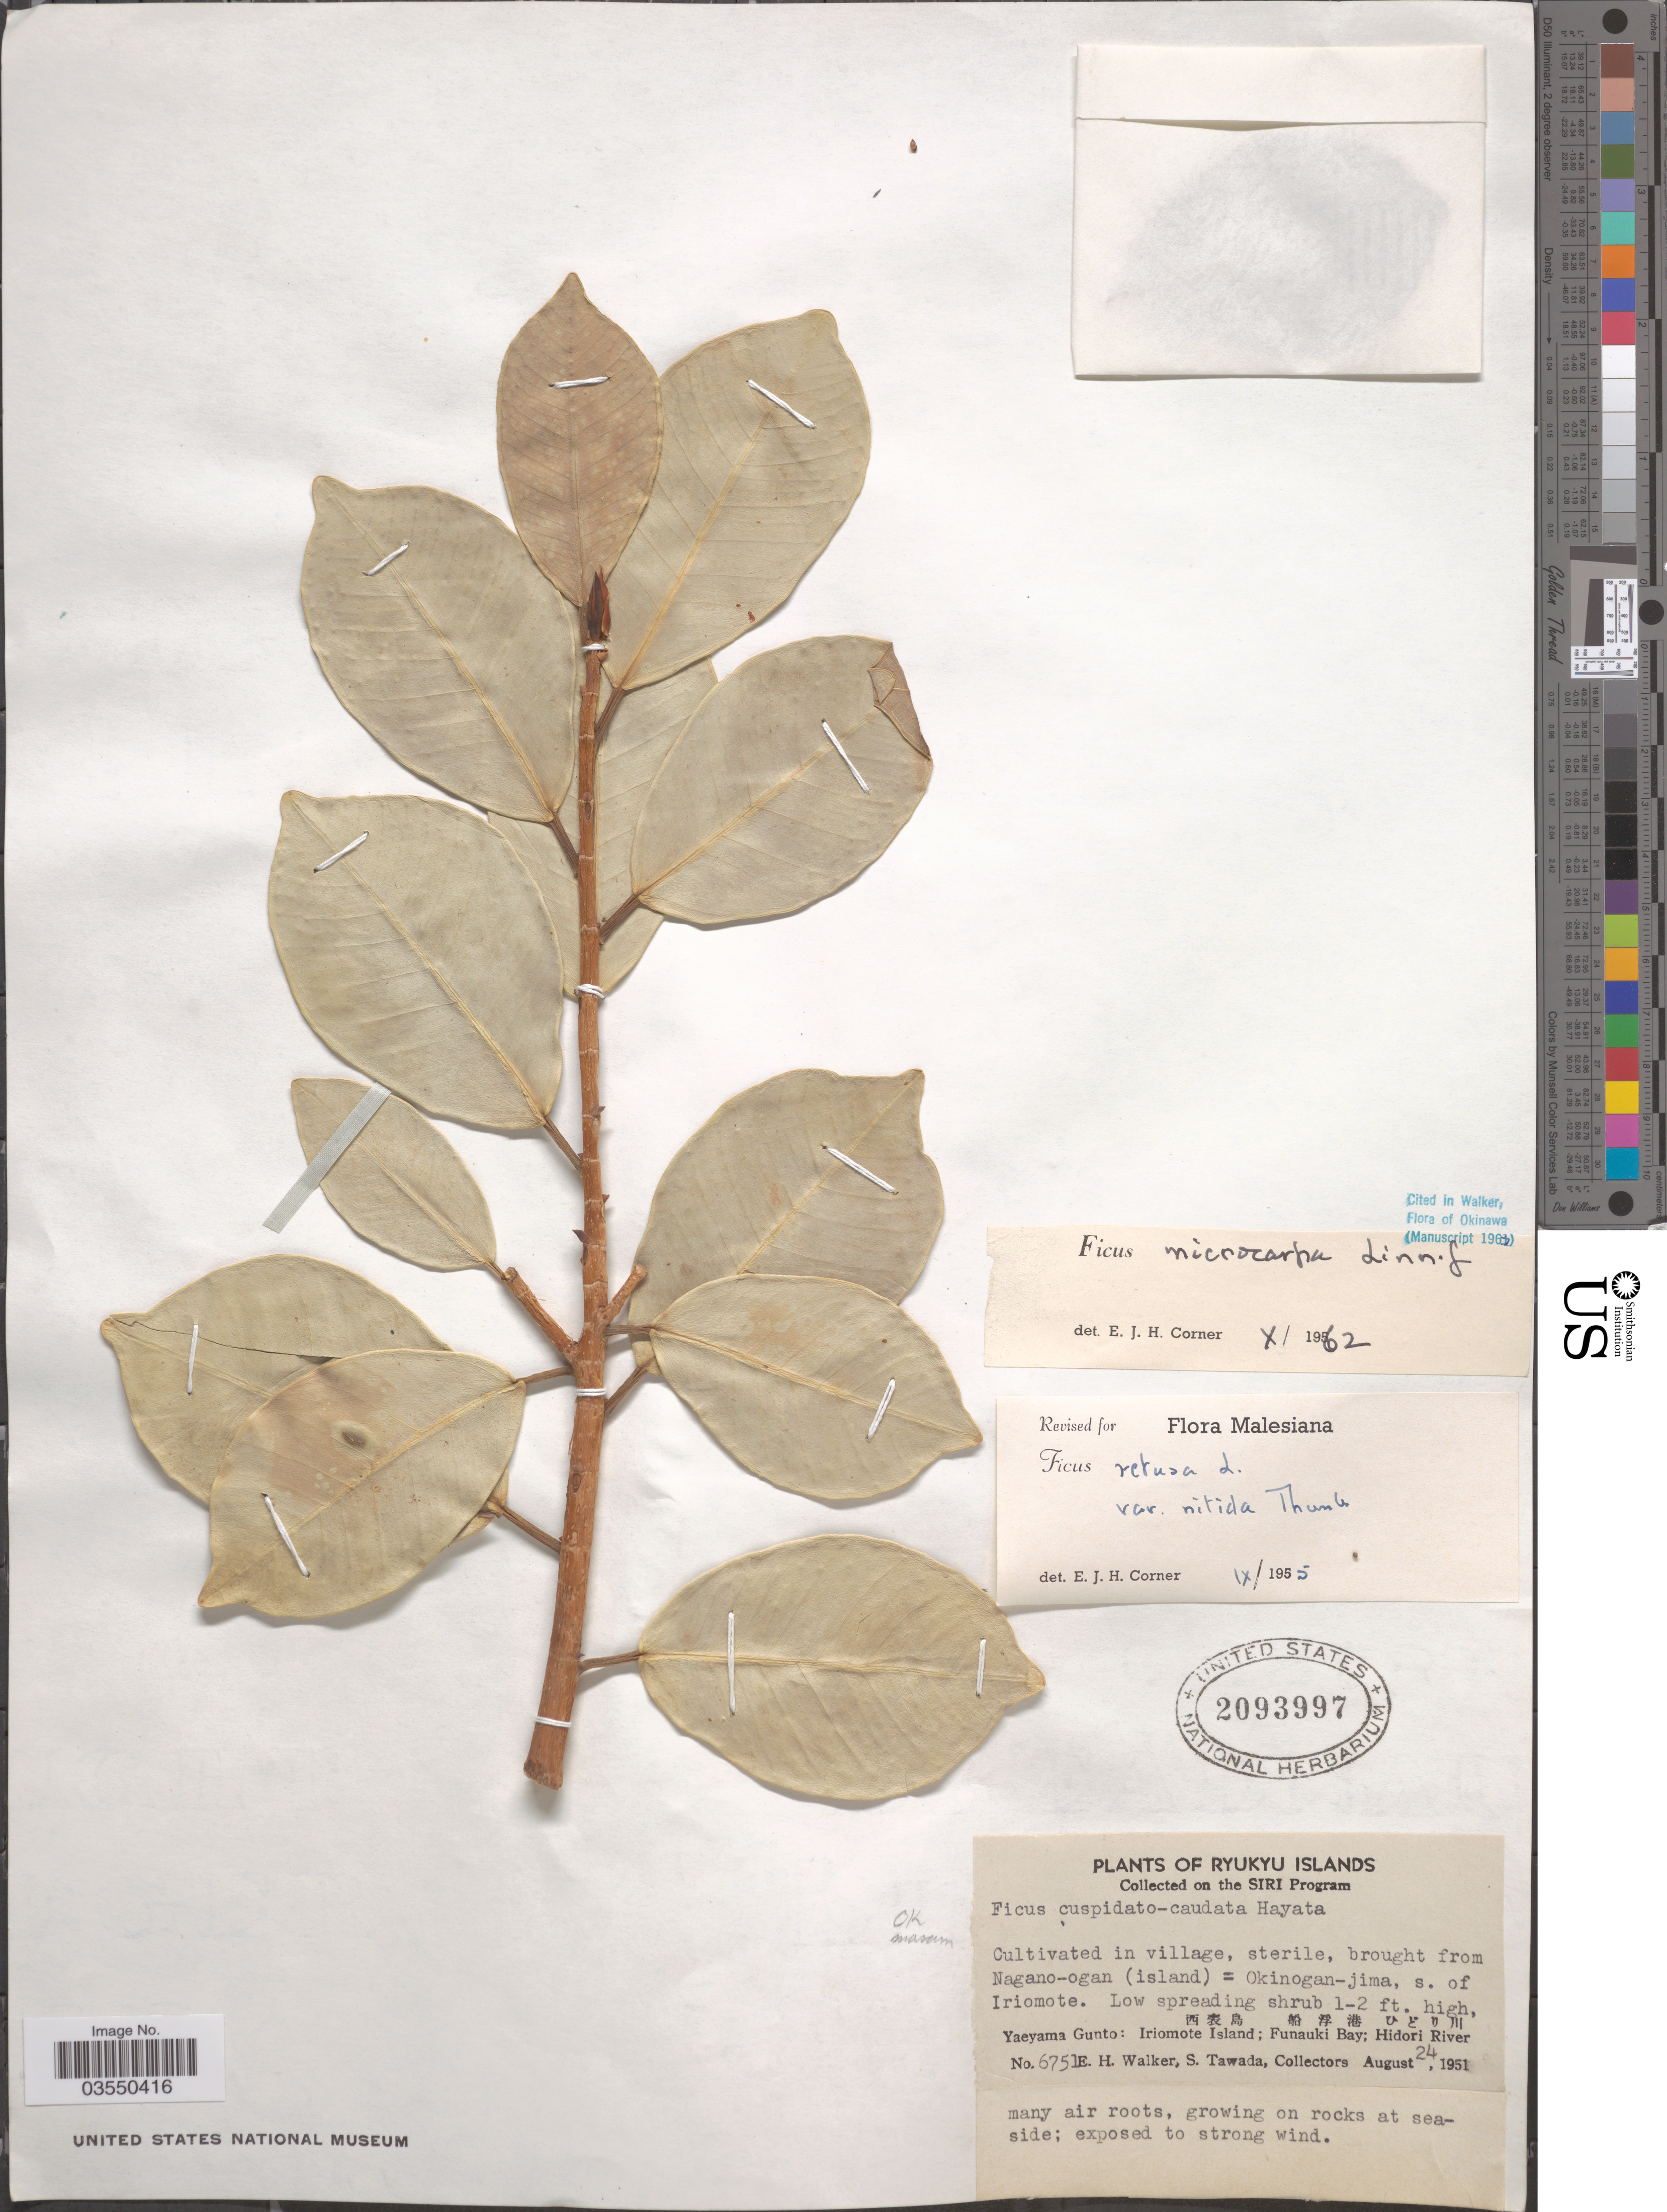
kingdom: Plantae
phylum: Tracheophyta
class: Magnoliopsida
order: Rosales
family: Moraceae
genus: Ficus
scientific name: Ficus microcarpa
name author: L. f.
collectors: E. H. Walker & S. Tawada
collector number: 6751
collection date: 1951-08-24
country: Japan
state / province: Okinawa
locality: Ryukyu Islands. Village. Yaeyama Gunto: Iriomote Island; Funauki Bay; Hidori River.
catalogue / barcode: US 2093997